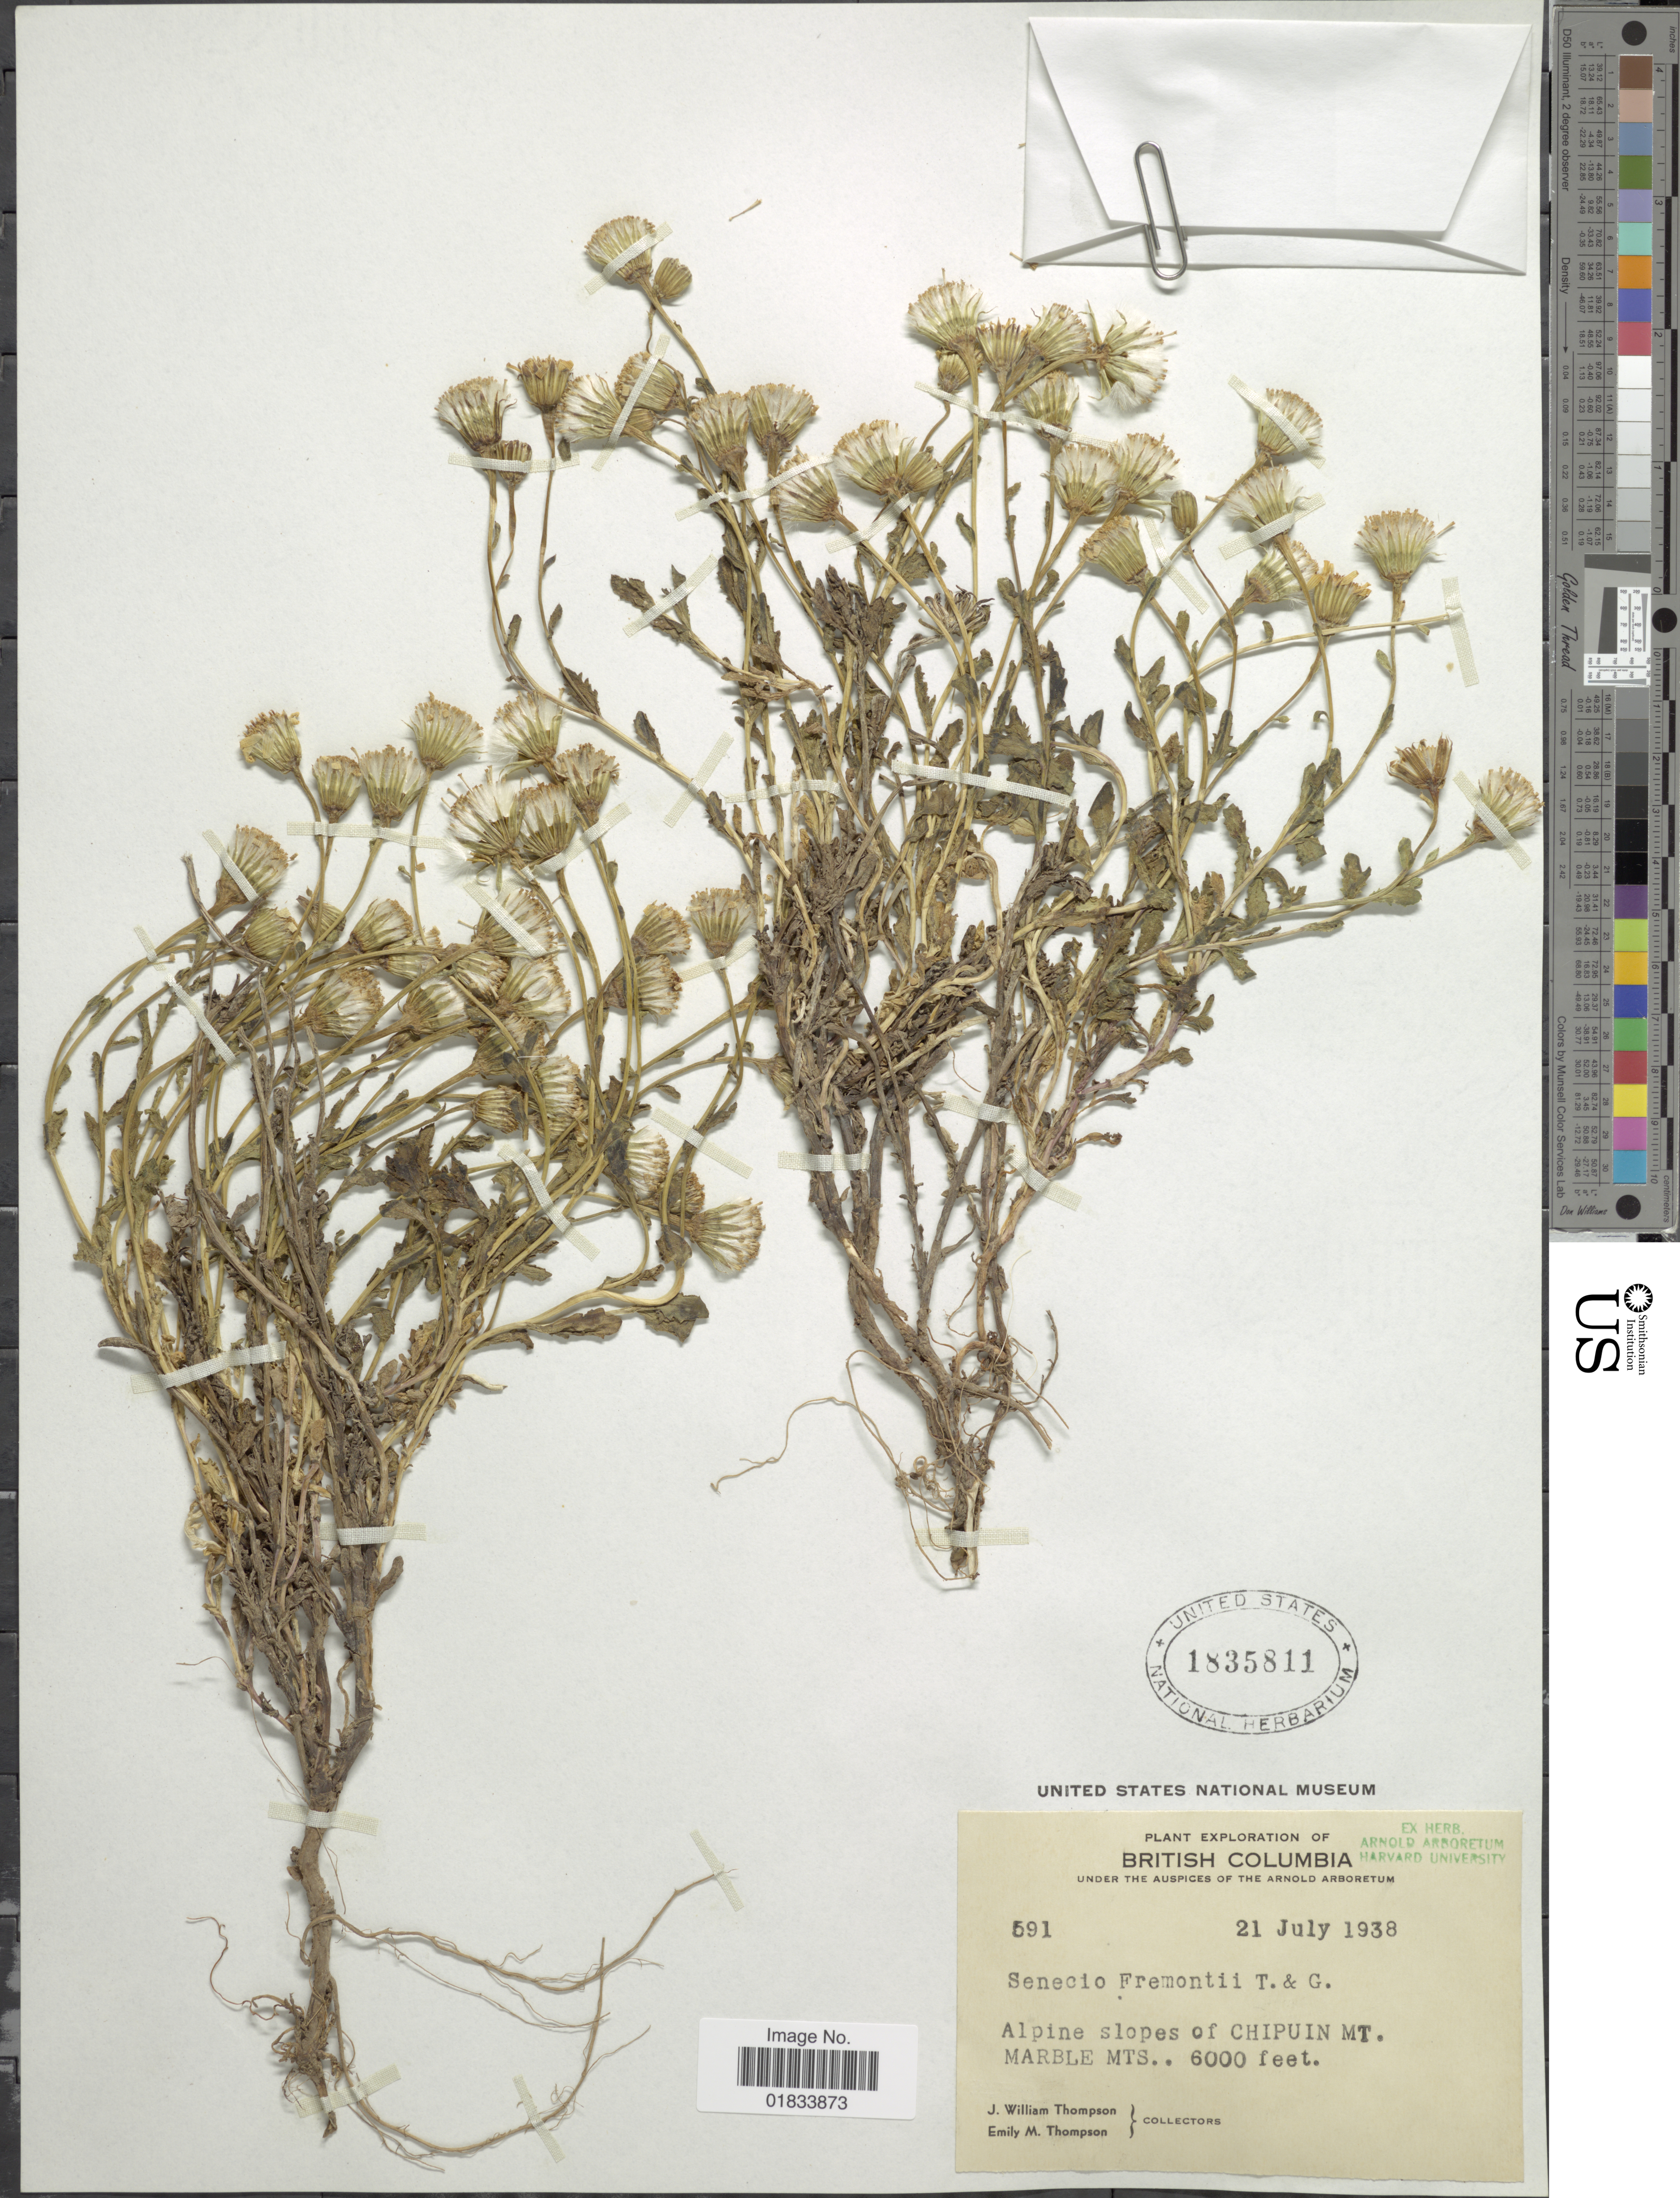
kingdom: Plantae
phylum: Tracheophyta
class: Magnoliopsida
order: Asterales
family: Asteraceae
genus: Senecio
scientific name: Senecio fremontii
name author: Torr. & A. Gray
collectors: J. W. Thompson & E. M. Thompson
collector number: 591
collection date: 1938-07-21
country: Canada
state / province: British Columbia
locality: Alpine slopes of Chipuin Mt. Marble Mts.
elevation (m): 1829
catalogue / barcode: US 1835811